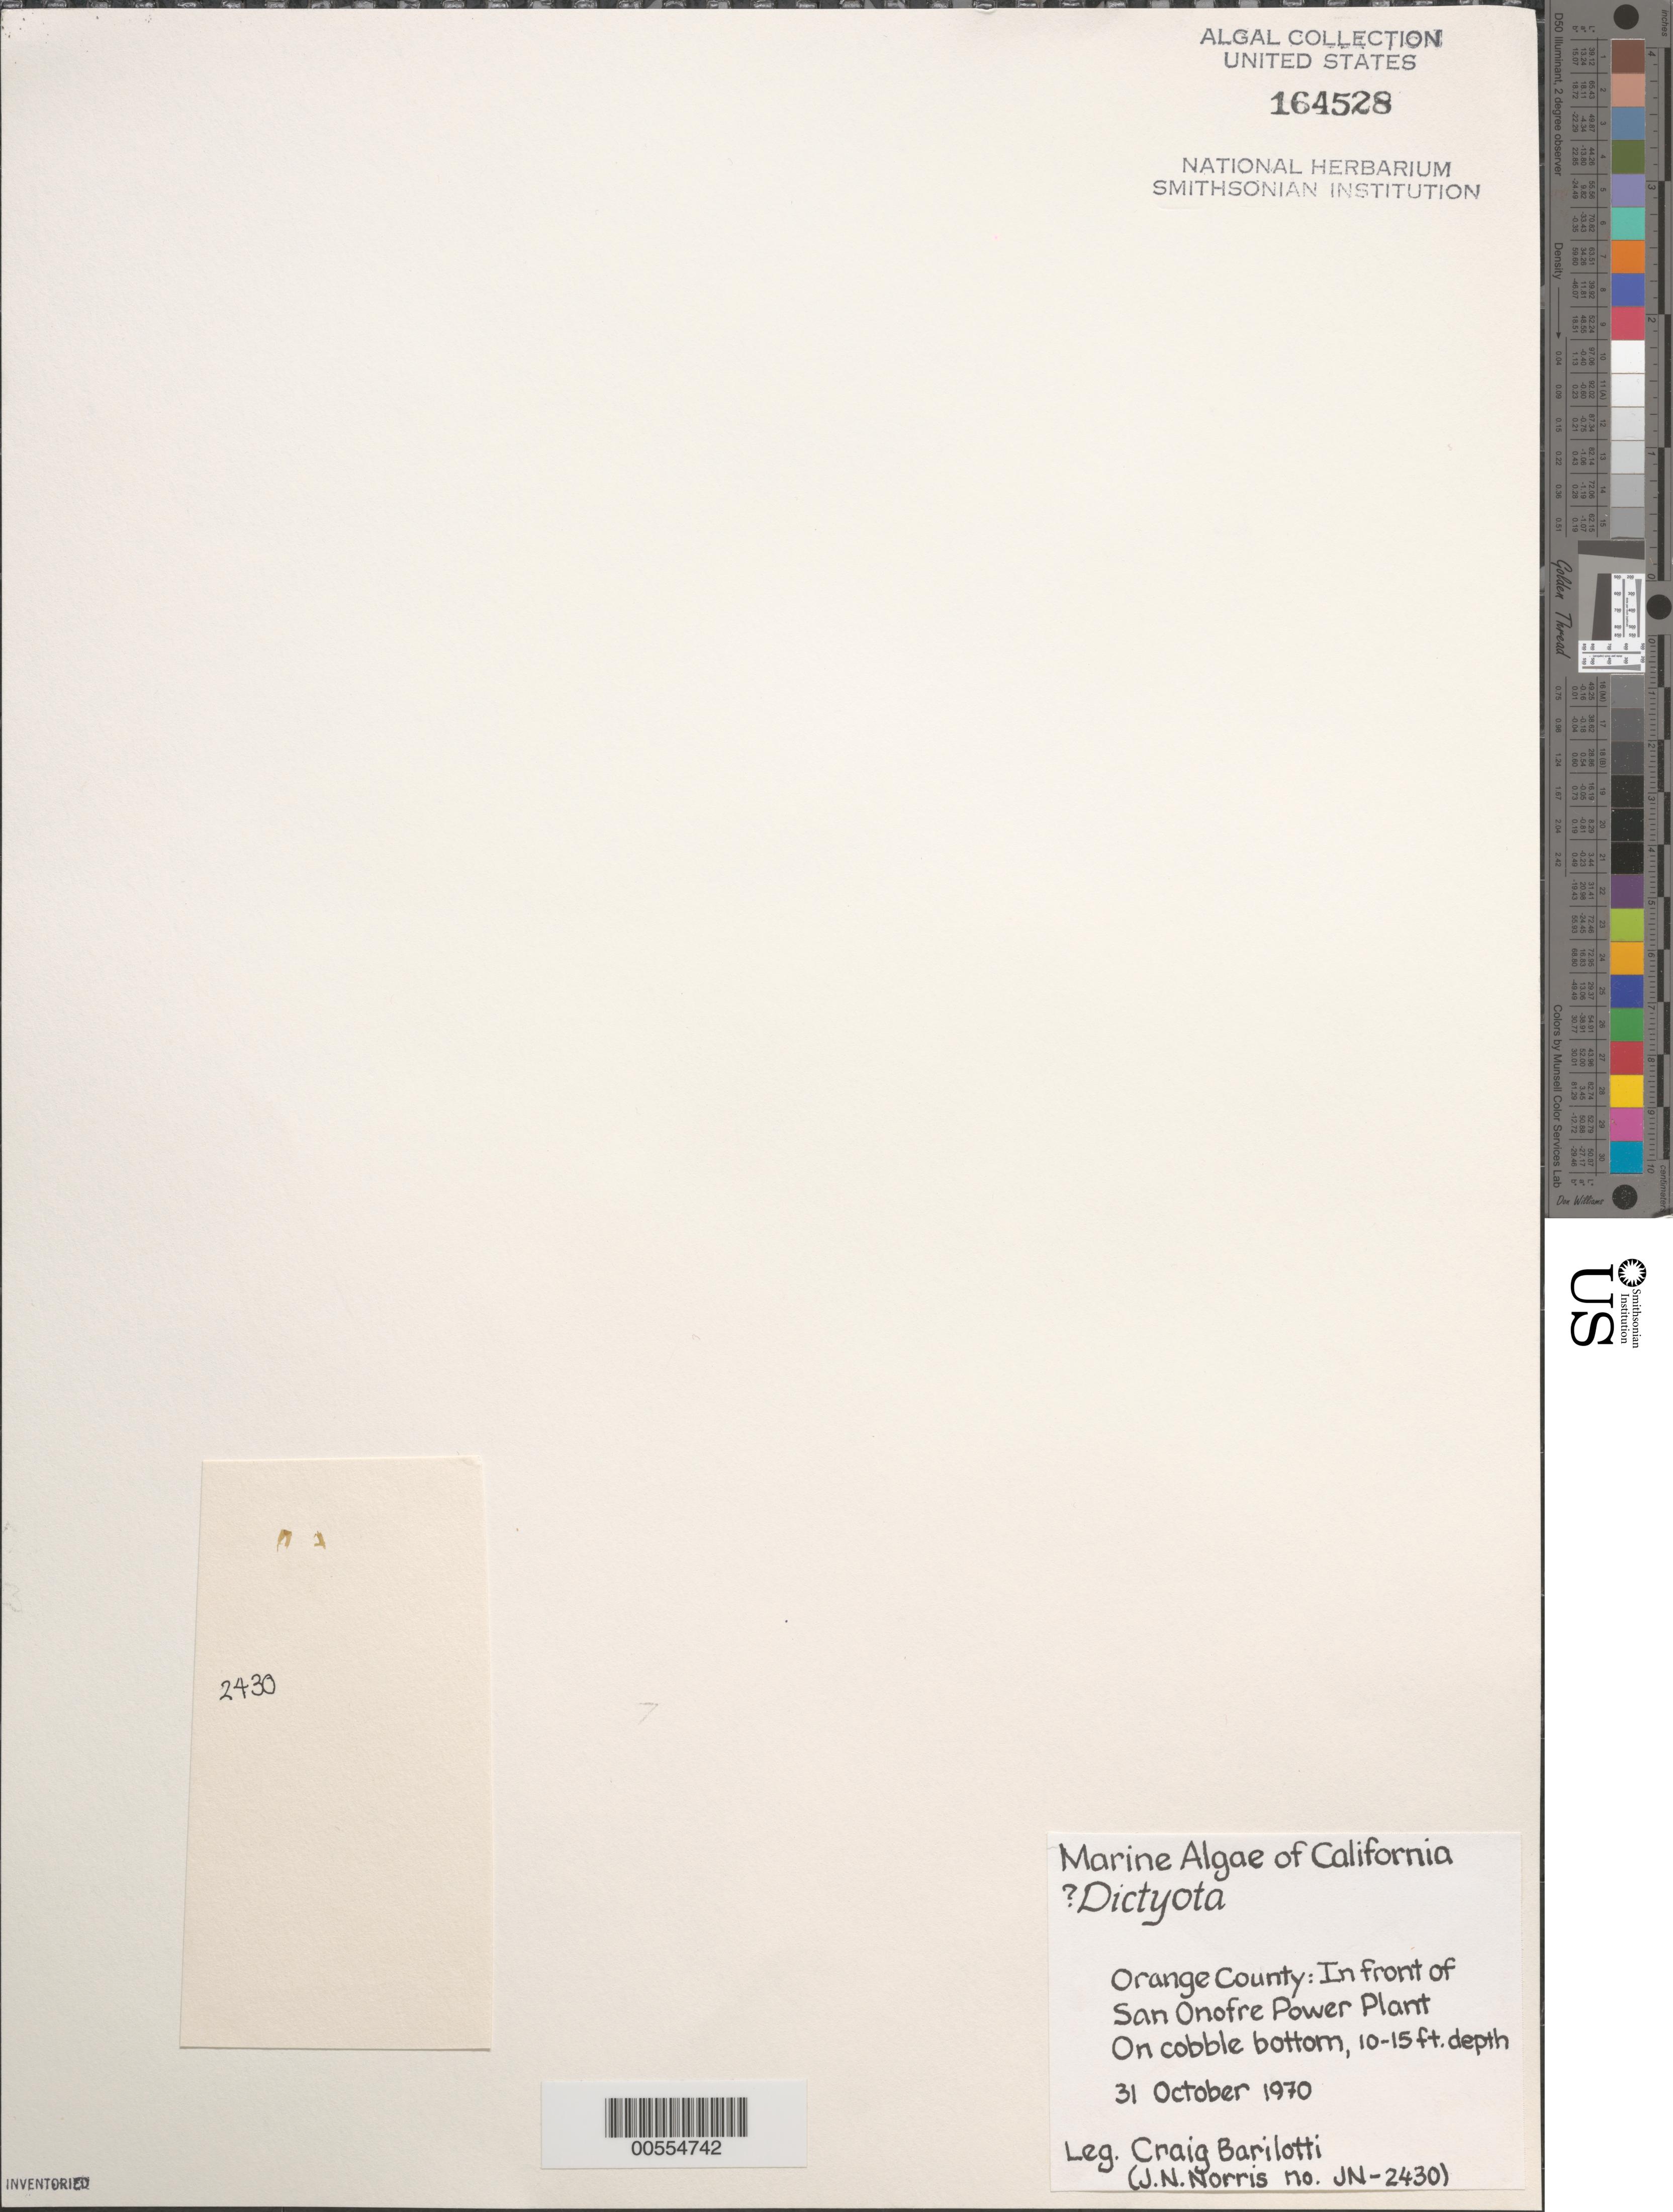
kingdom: Chromista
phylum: Ochrophyta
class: Phaeophyceae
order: Dictyotales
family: Dictyotaceae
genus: Dictyota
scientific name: Dictyota sp.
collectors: D. C. Barilotti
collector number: Jn-2430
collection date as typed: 31 Oct 1970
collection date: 1970-10-31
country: United States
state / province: California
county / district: San Diego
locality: San Onofre Power Plant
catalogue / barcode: US 164528